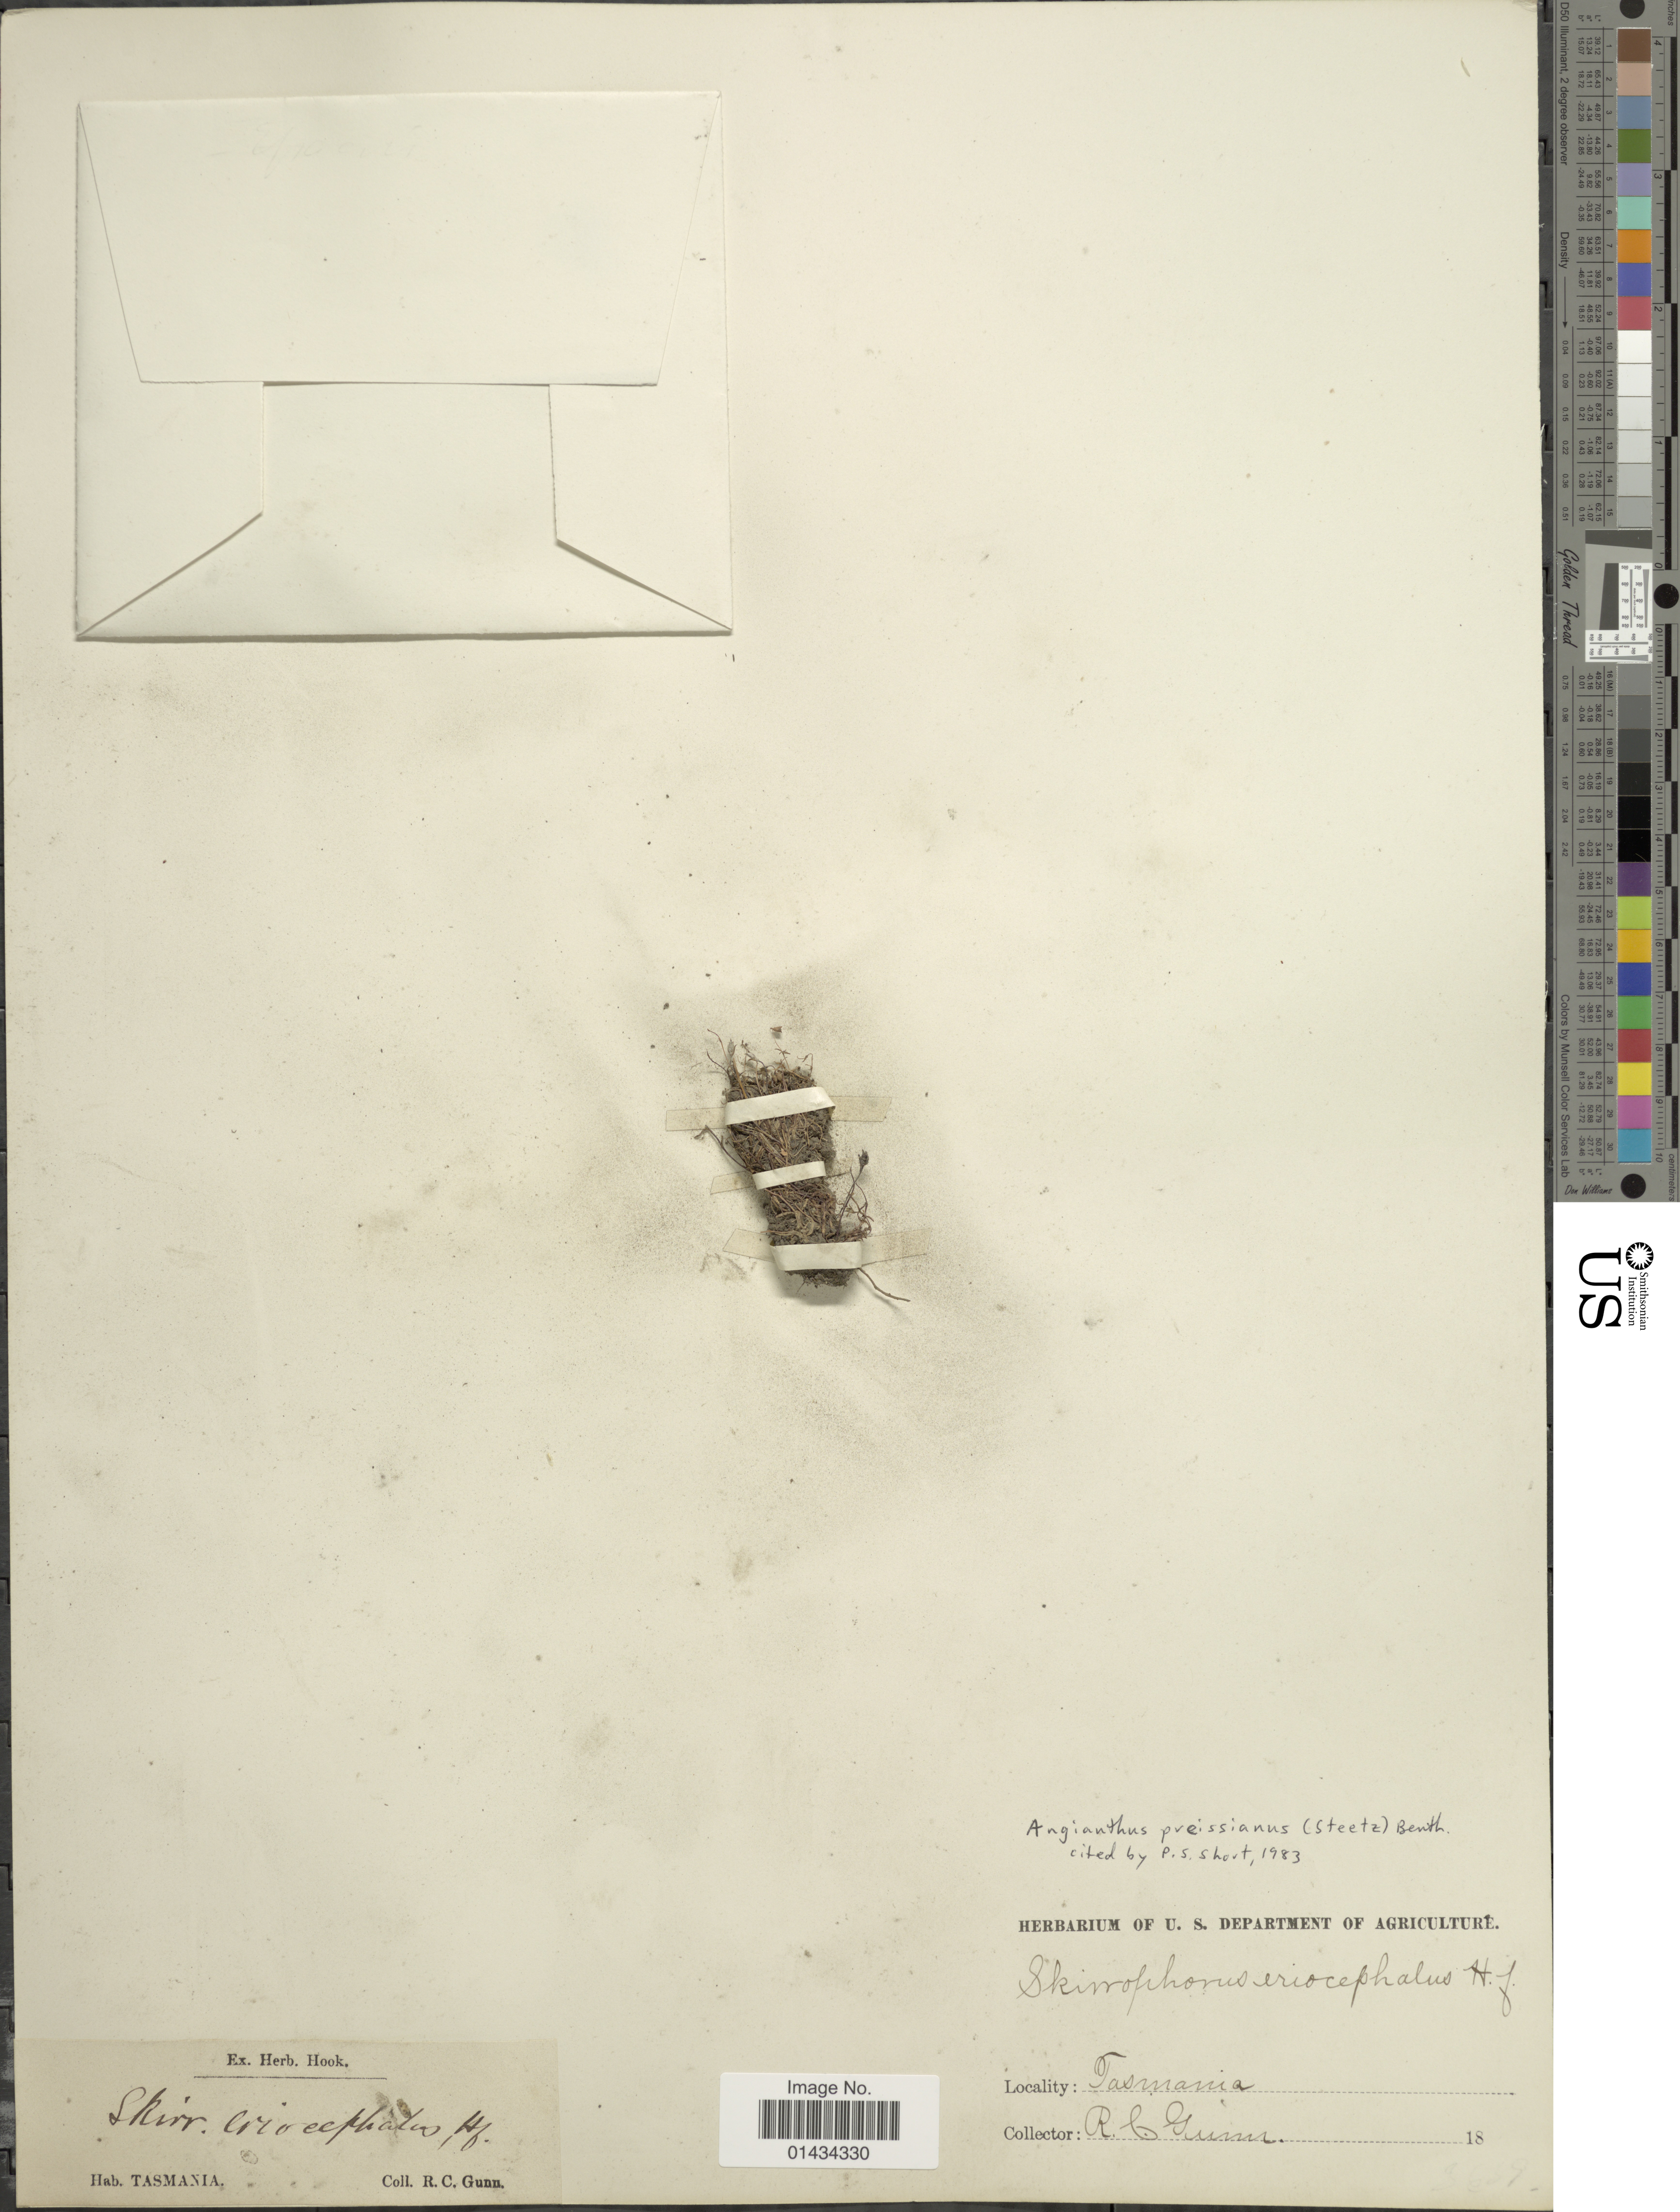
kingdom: Plantae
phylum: Tracheophyta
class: Magnoliopsida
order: Asterales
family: Asteraceae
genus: Angianthus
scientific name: Angianthus preissianus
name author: (Steetz) Benth.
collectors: R. Gunn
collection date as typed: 18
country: Australia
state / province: Tasmania